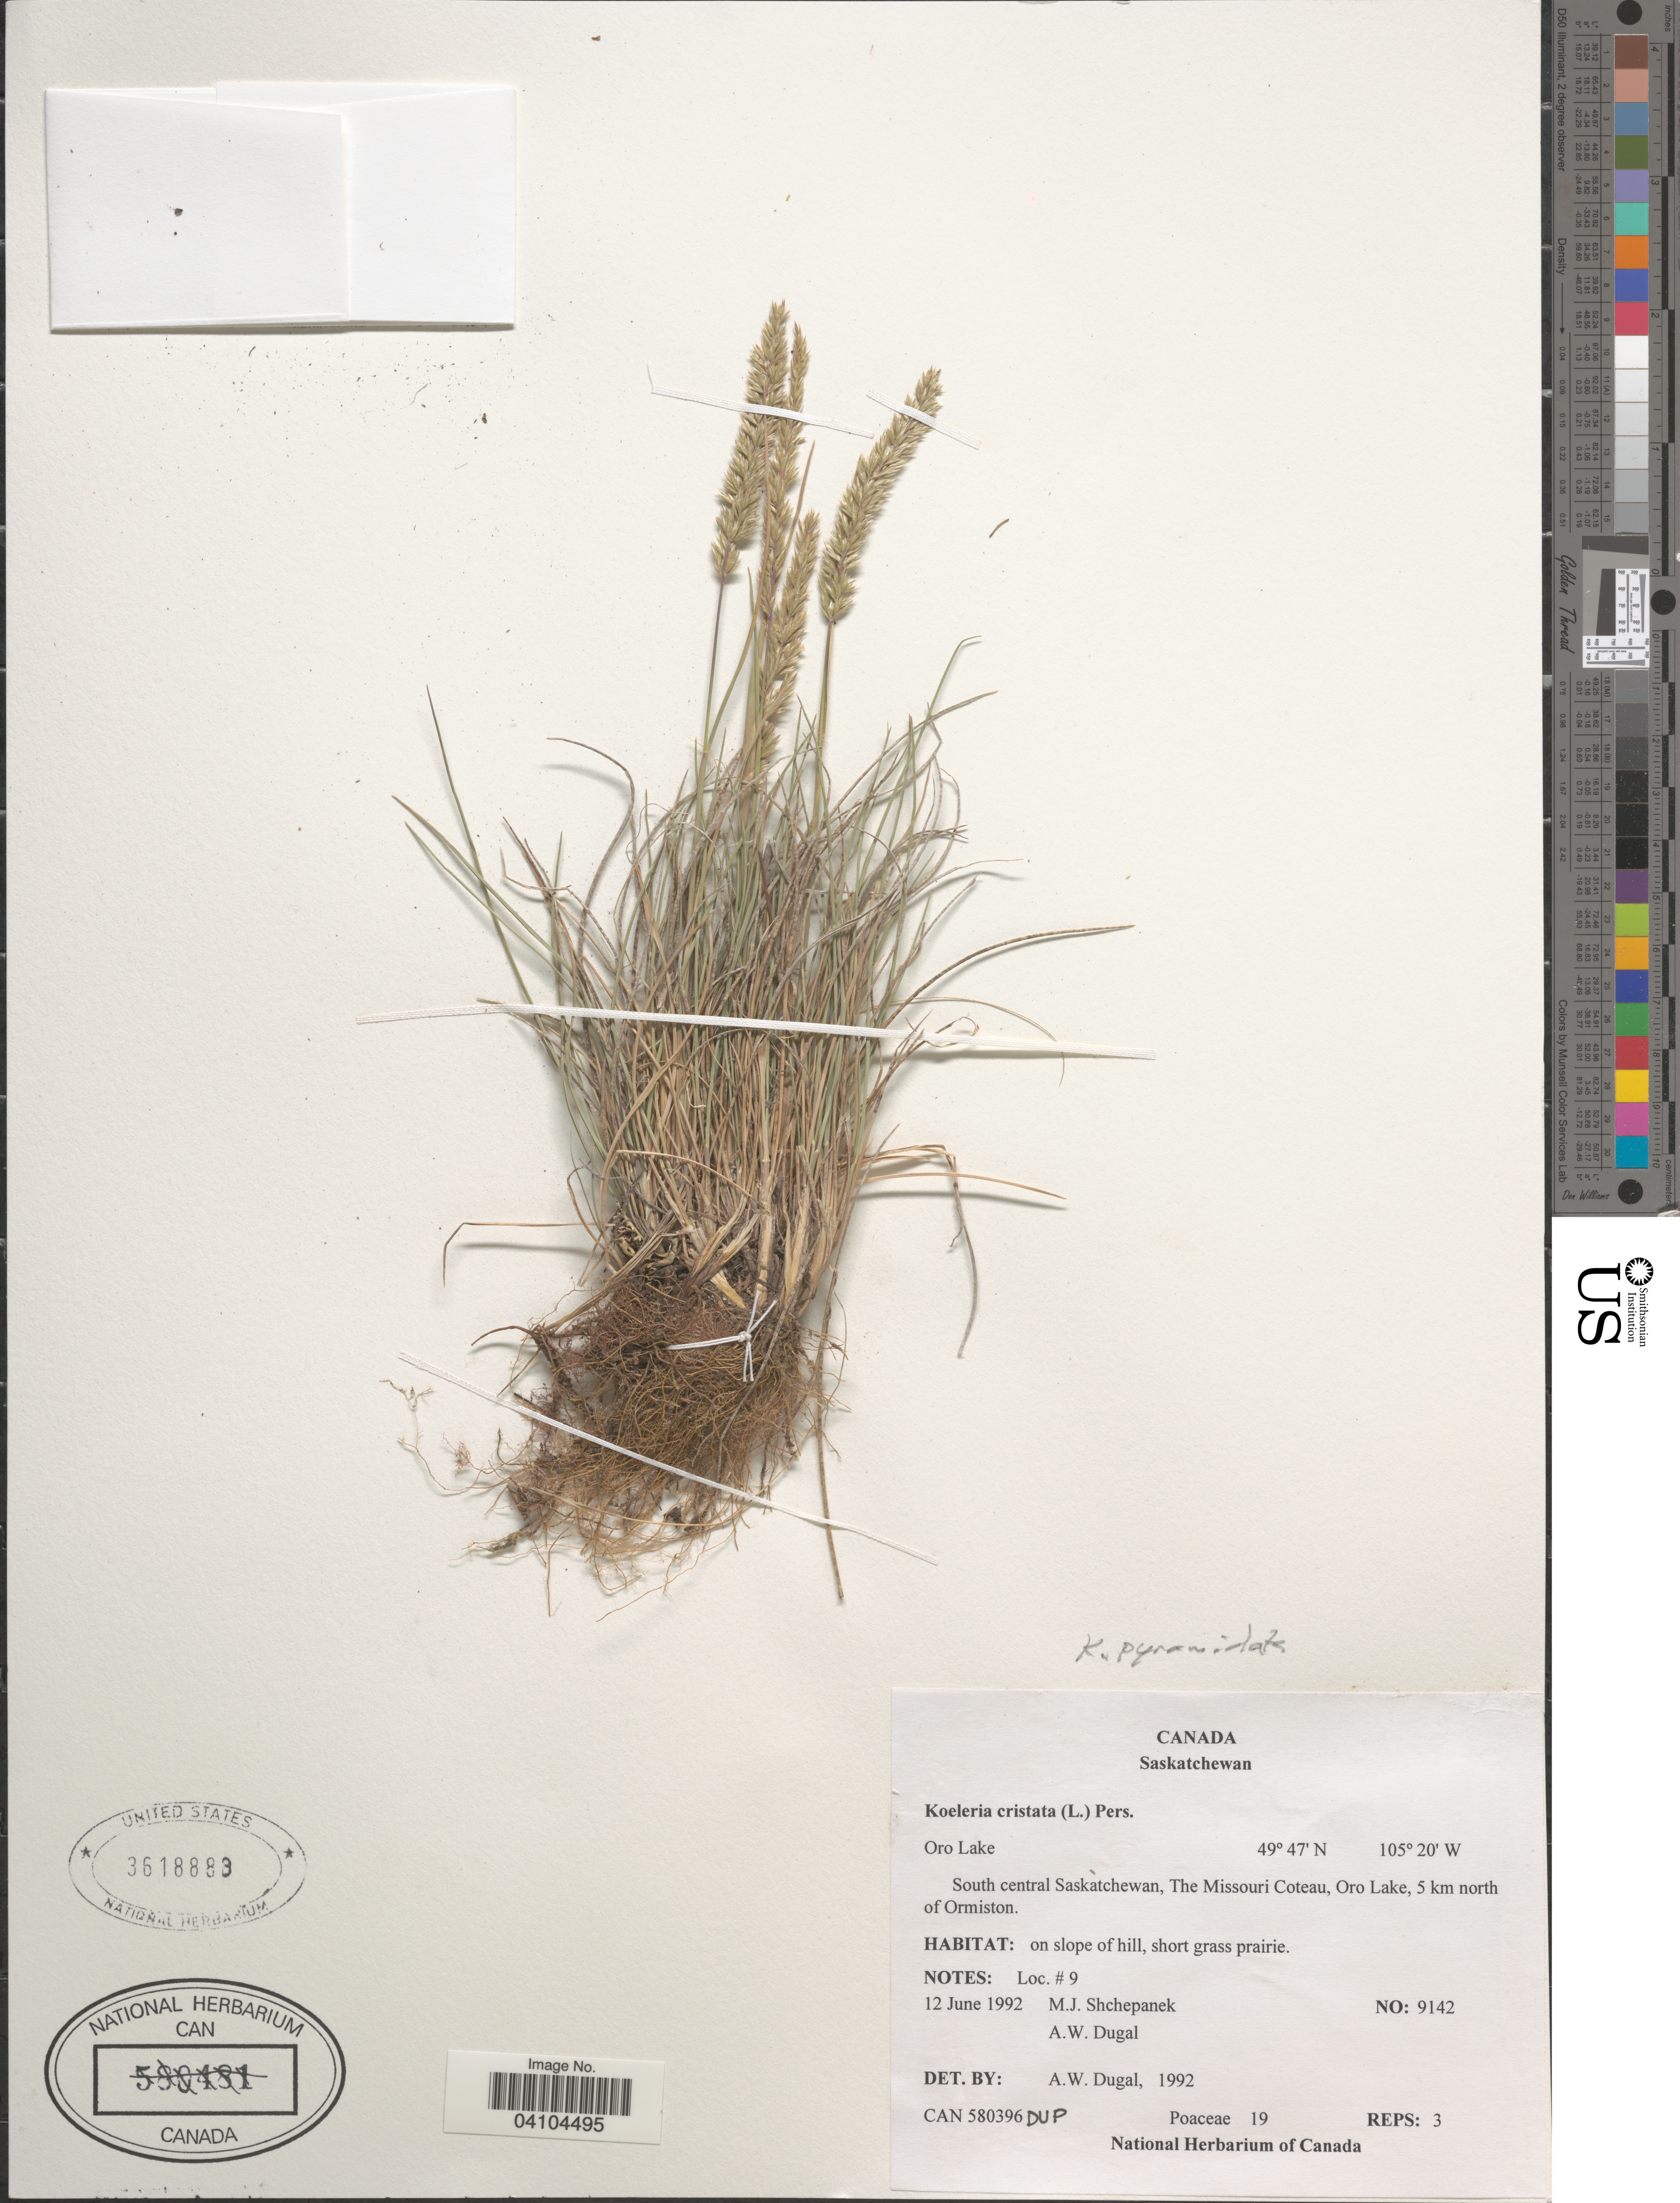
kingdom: Plantae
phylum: Tracheophyta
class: Liliopsida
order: Poales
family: Poaceae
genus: Koeleria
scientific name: Koeleria pyramidata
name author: (Lam.) P. Beauv.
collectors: M. Shchepanek & A. Dugal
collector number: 9142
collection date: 1992-06-12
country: Canada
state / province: Saskatchewan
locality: Oro Lake. South central Saskatchewan, The Missouri Coteau, Oro Lake, 5 km north of Ormiston. Loc. # 9.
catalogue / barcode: US 3618888